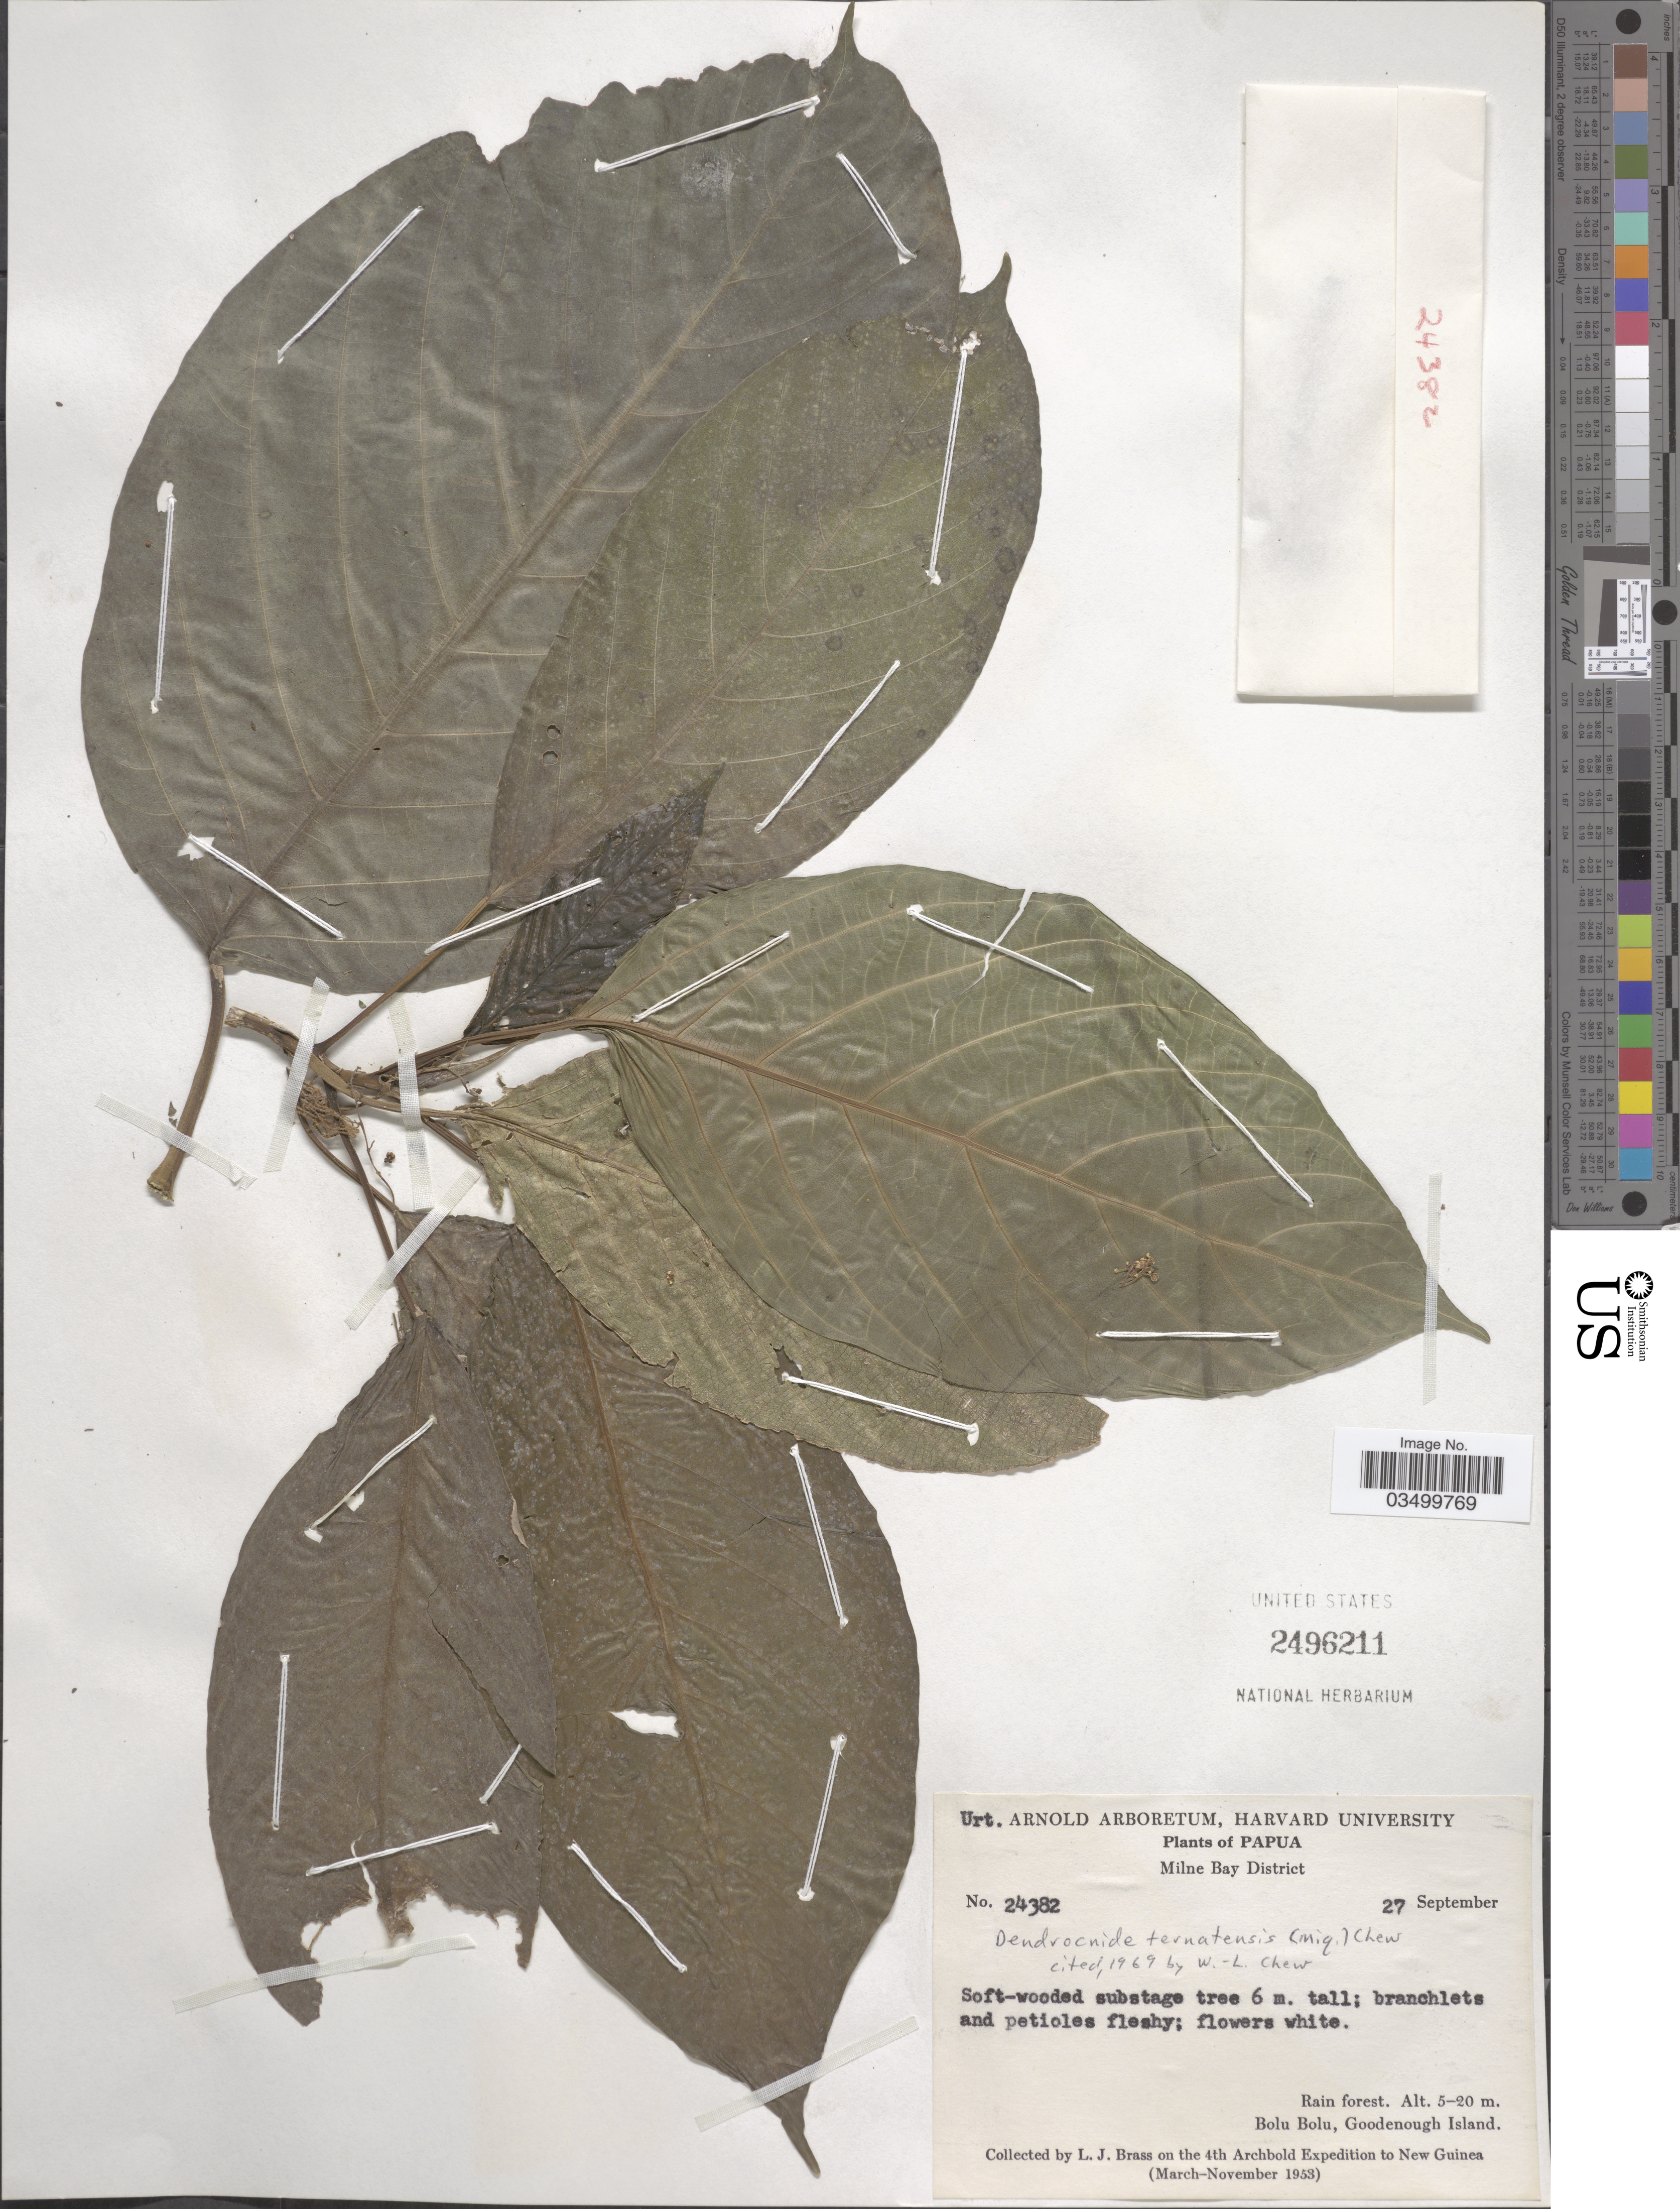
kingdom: Plantae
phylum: Tracheophyta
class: Magnoliopsida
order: Rosales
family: Urticaceae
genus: Dendrocnide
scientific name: Dendrocnide ternatensis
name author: (Miq.) Chew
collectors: L. J. Brass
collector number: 24382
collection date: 1953-09-27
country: Papua New Guinea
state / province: Milne Bay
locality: Papua. Milne Bay District. Bolu Bolu, Goodenough Island. New Guinea.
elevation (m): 5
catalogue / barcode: US 2496211